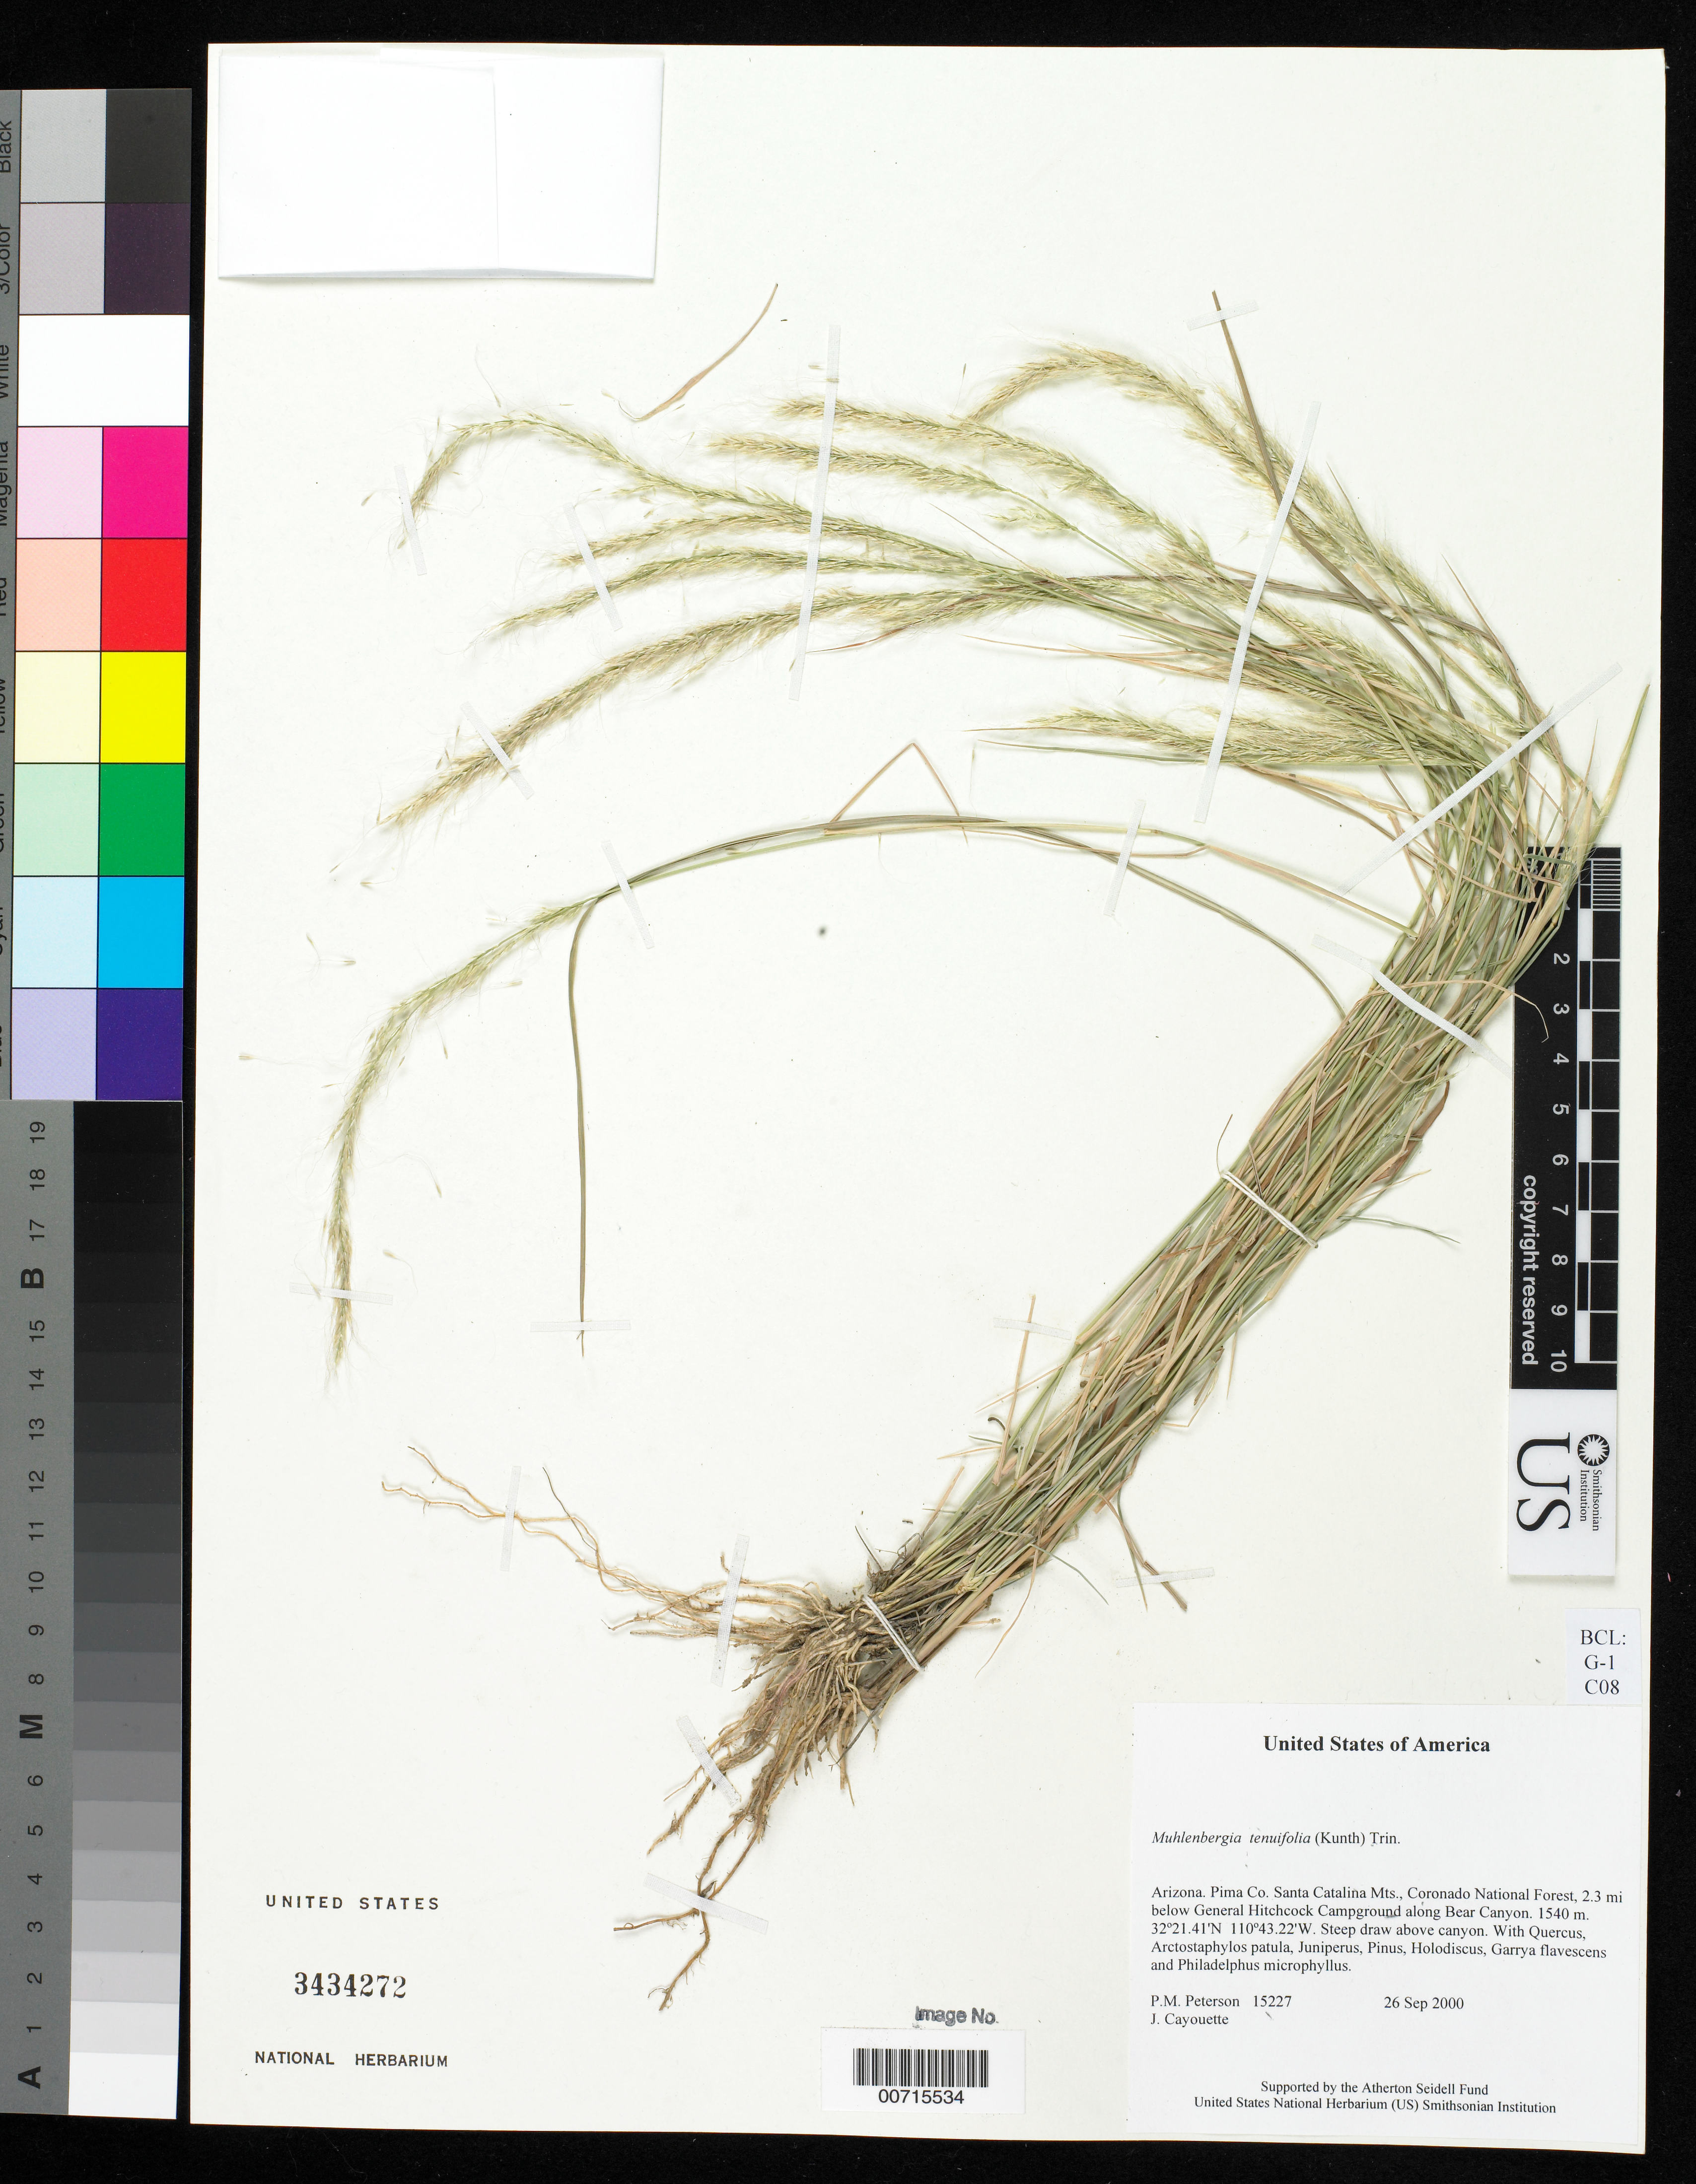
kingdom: Plantae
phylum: Tracheophyta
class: Liliopsida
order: Poales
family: Poaceae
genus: Muhlenbergia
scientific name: Muhlenbergia tenuifolia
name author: (Kunth) Kunth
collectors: P. M. Peterson & J. Cayouette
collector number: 15227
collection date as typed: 26 Sep 2000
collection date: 2000-09-26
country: United States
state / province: Arizona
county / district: Pima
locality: Santa Catalina Mts., Coronado National Forest, 2.3 mi below General Hitchcock Campground along Bear Canyon.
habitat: Steep draw above canyon.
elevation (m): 1540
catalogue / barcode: US 3434272